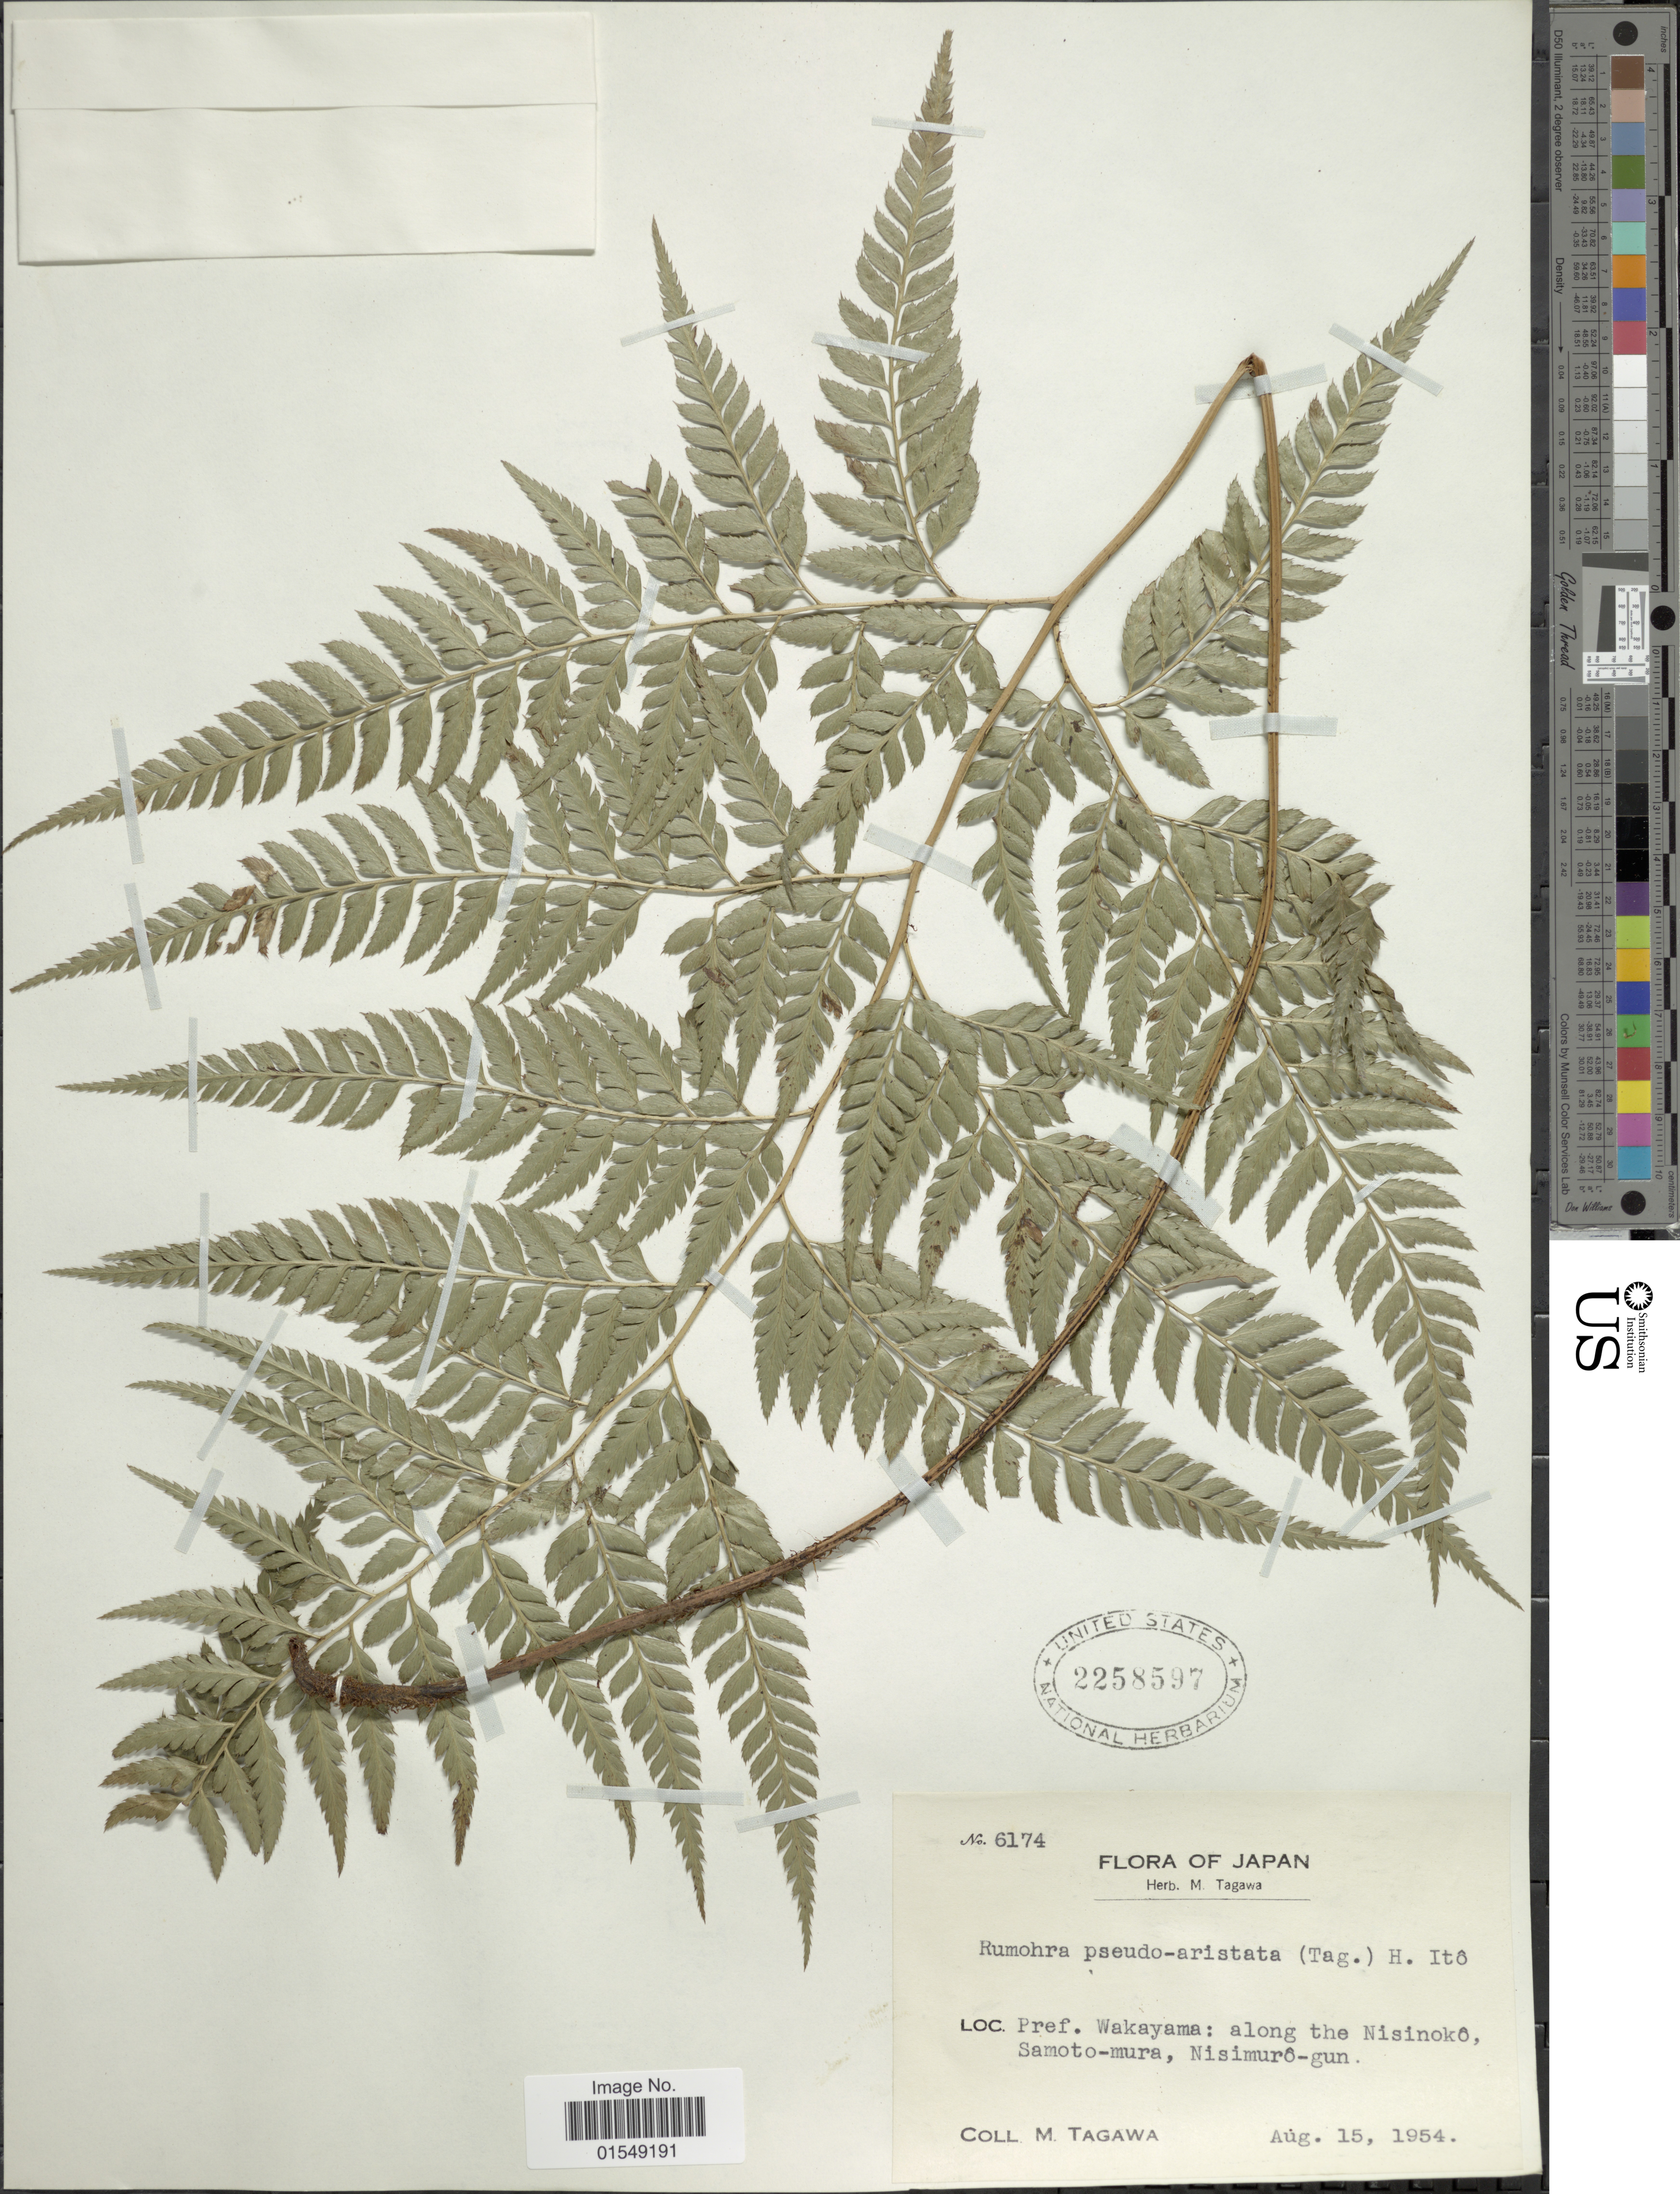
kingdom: Plantae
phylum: Tracheophyta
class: Polypodiopsida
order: Polypodiales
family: Dryopteridaceae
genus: Arachniodes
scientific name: Arachniodes pseudoaristata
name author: (Tagawa) Ohwi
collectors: M. Tagawa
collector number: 6174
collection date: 1954-08-15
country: Japan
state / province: Wakayama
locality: Along the Nisinokô, Samoto-mura, Nisimurô-gun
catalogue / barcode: US 2258597